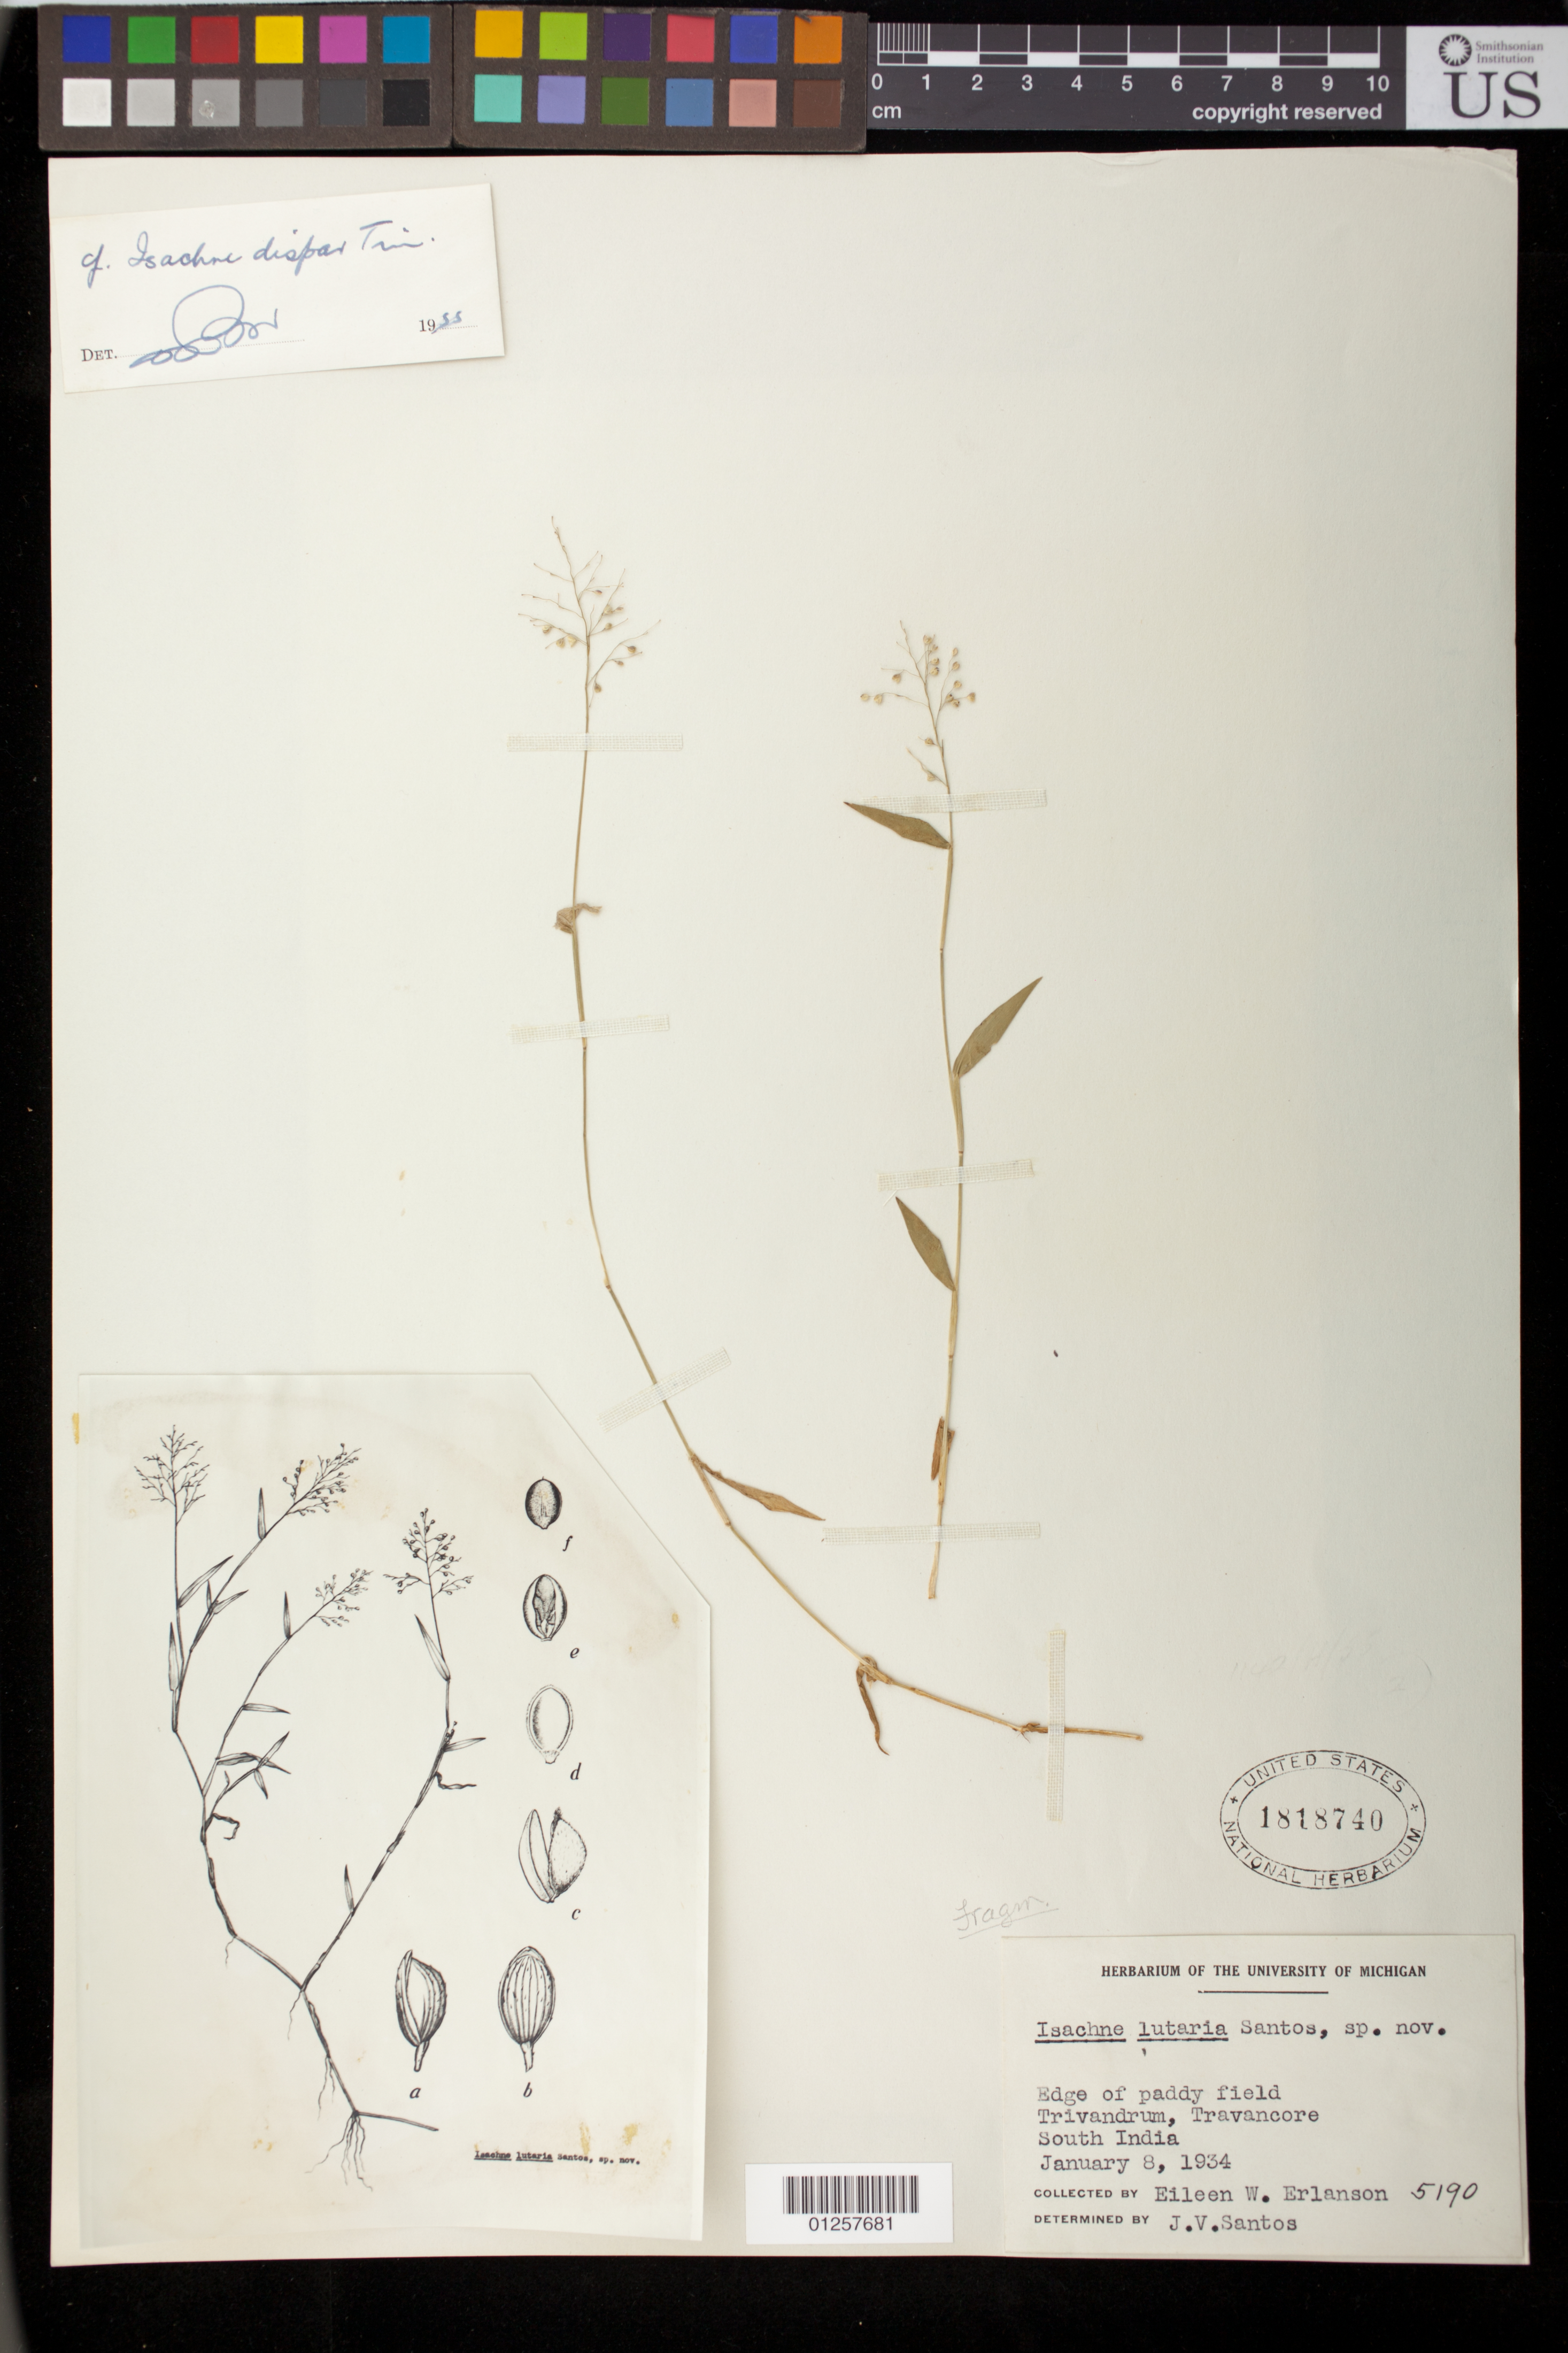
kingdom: Plantae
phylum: Tracheophyta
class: Liliopsida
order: Poales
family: Poaceae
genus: Isachne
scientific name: Isachne lutaria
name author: Santos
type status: Isotype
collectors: E. Erlanson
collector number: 5190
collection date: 1934-01-08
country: India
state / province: Kerala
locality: Trivandrum, Travancore.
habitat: edge of paddy field.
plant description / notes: Fragmentary material of type specimen ex herb Univ. of Michigan.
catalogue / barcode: US 1818740